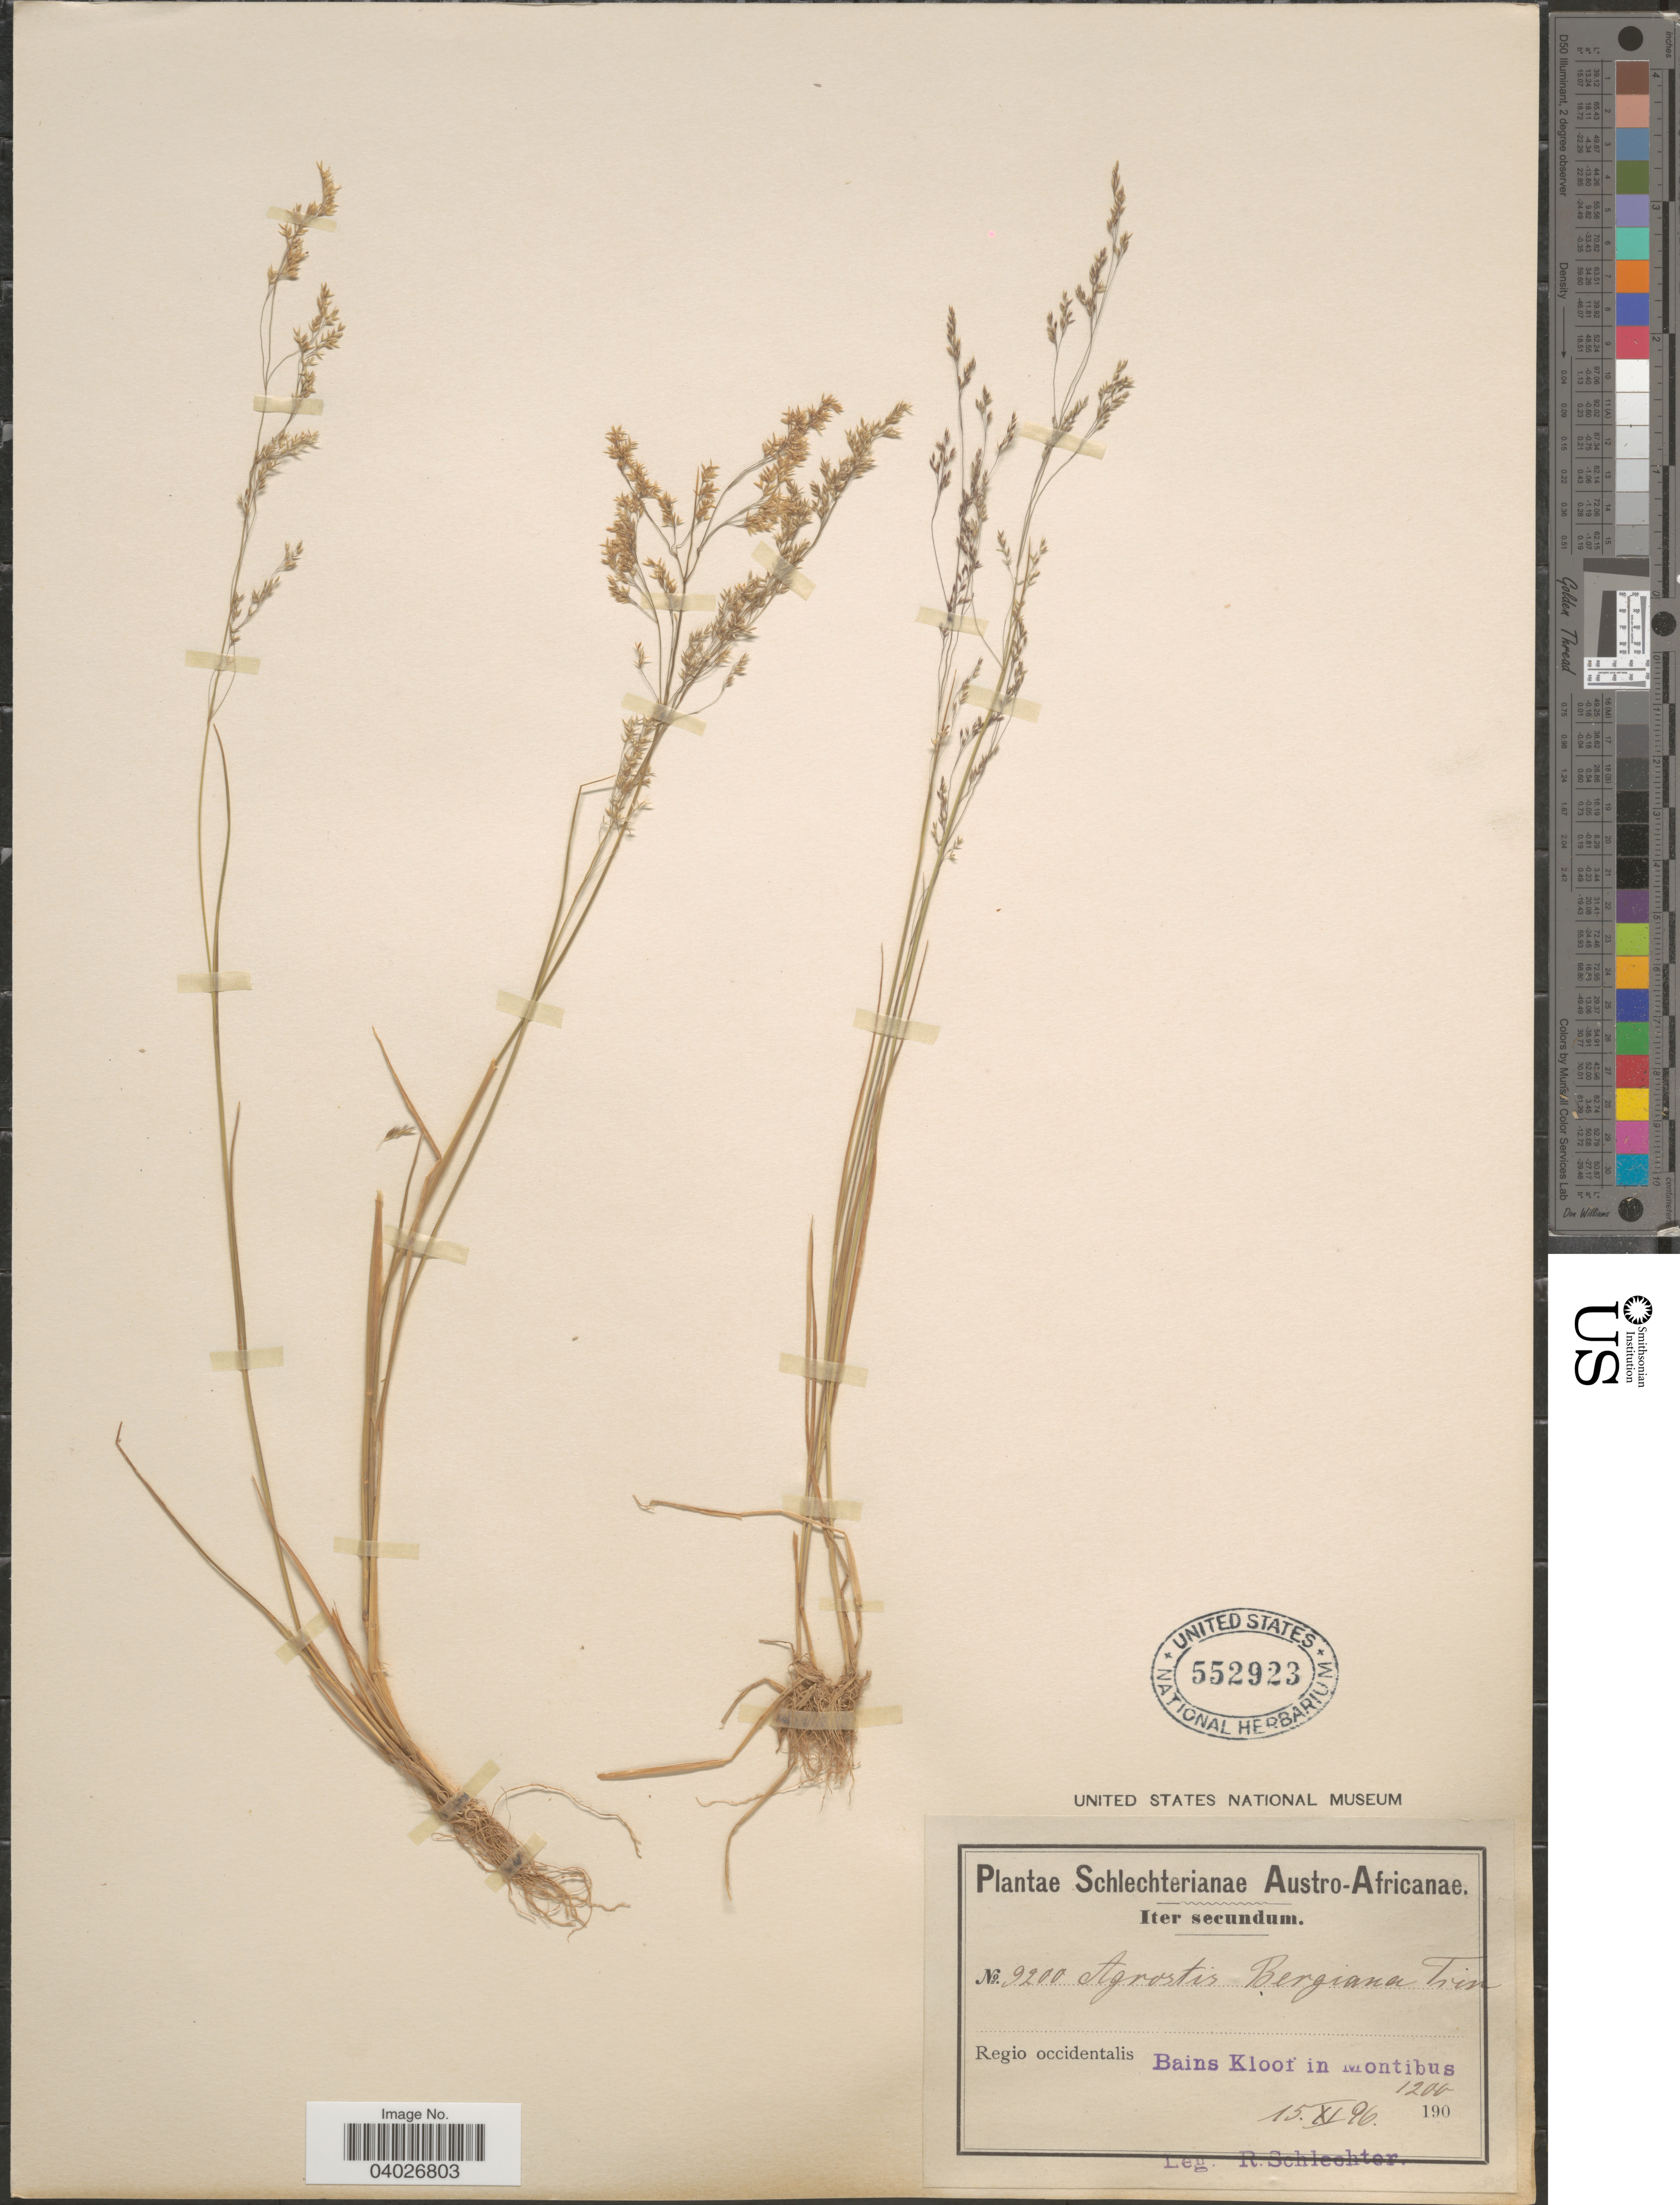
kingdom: Plantae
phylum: Tracheophyta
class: Liliopsida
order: Poales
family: Poaceae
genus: Agrostis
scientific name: Agrostis bergiana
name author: Trin.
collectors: F. R. R. Schlechter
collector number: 9200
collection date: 1996-11-15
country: South Africa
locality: Austro-Africanae. Regio occidentalis. Bains Kloof in Montibus.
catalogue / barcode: US 552923